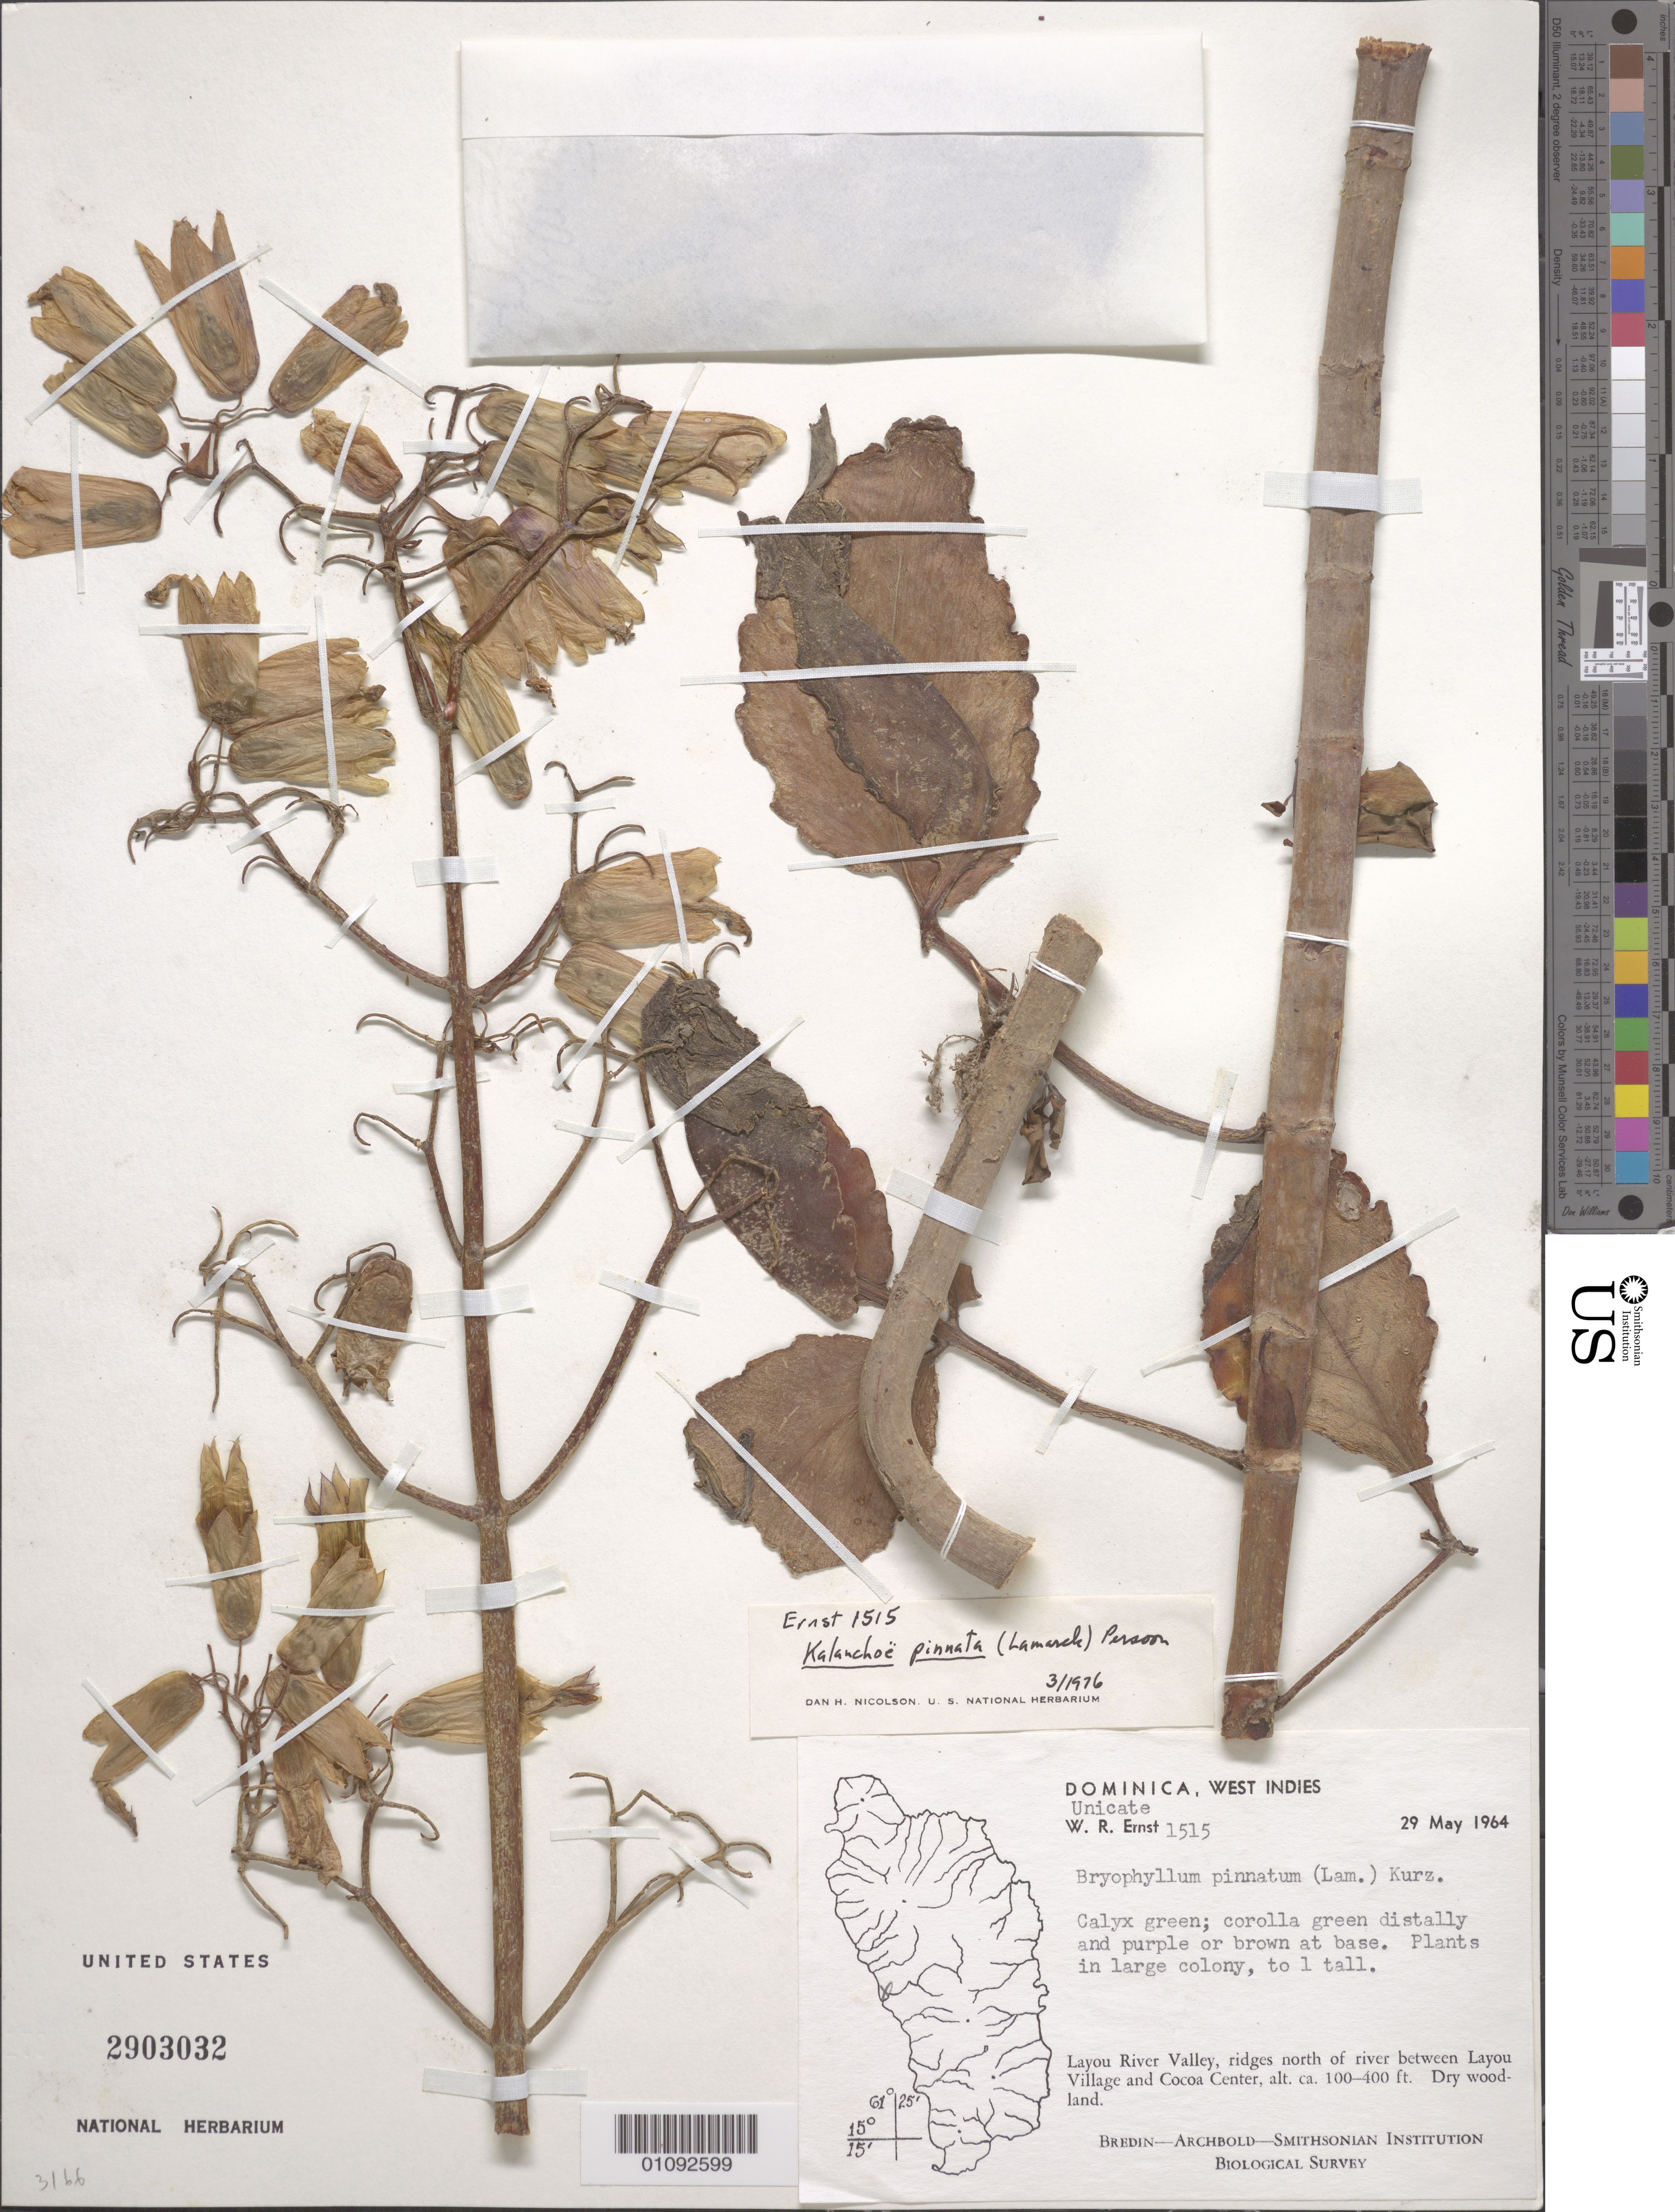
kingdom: Plantae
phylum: Tracheophyta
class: Magnoliopsida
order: Saxifragales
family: Crassulaceae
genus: Kalanchoe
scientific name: Kalanchoe pinnata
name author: (Lam.) Pers.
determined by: Strong, Mark T., (BOT), Smithsonian Institution - National Museum of Natural History (UNITED STATES)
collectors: W. R. Ernst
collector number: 1515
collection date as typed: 29 May 1964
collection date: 1964-05-29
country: Dominica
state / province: St. Joseph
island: Dominica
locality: Layou River Valley, ridges N of river between Layou Village and Cocoa Canter.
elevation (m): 30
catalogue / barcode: US 2903032